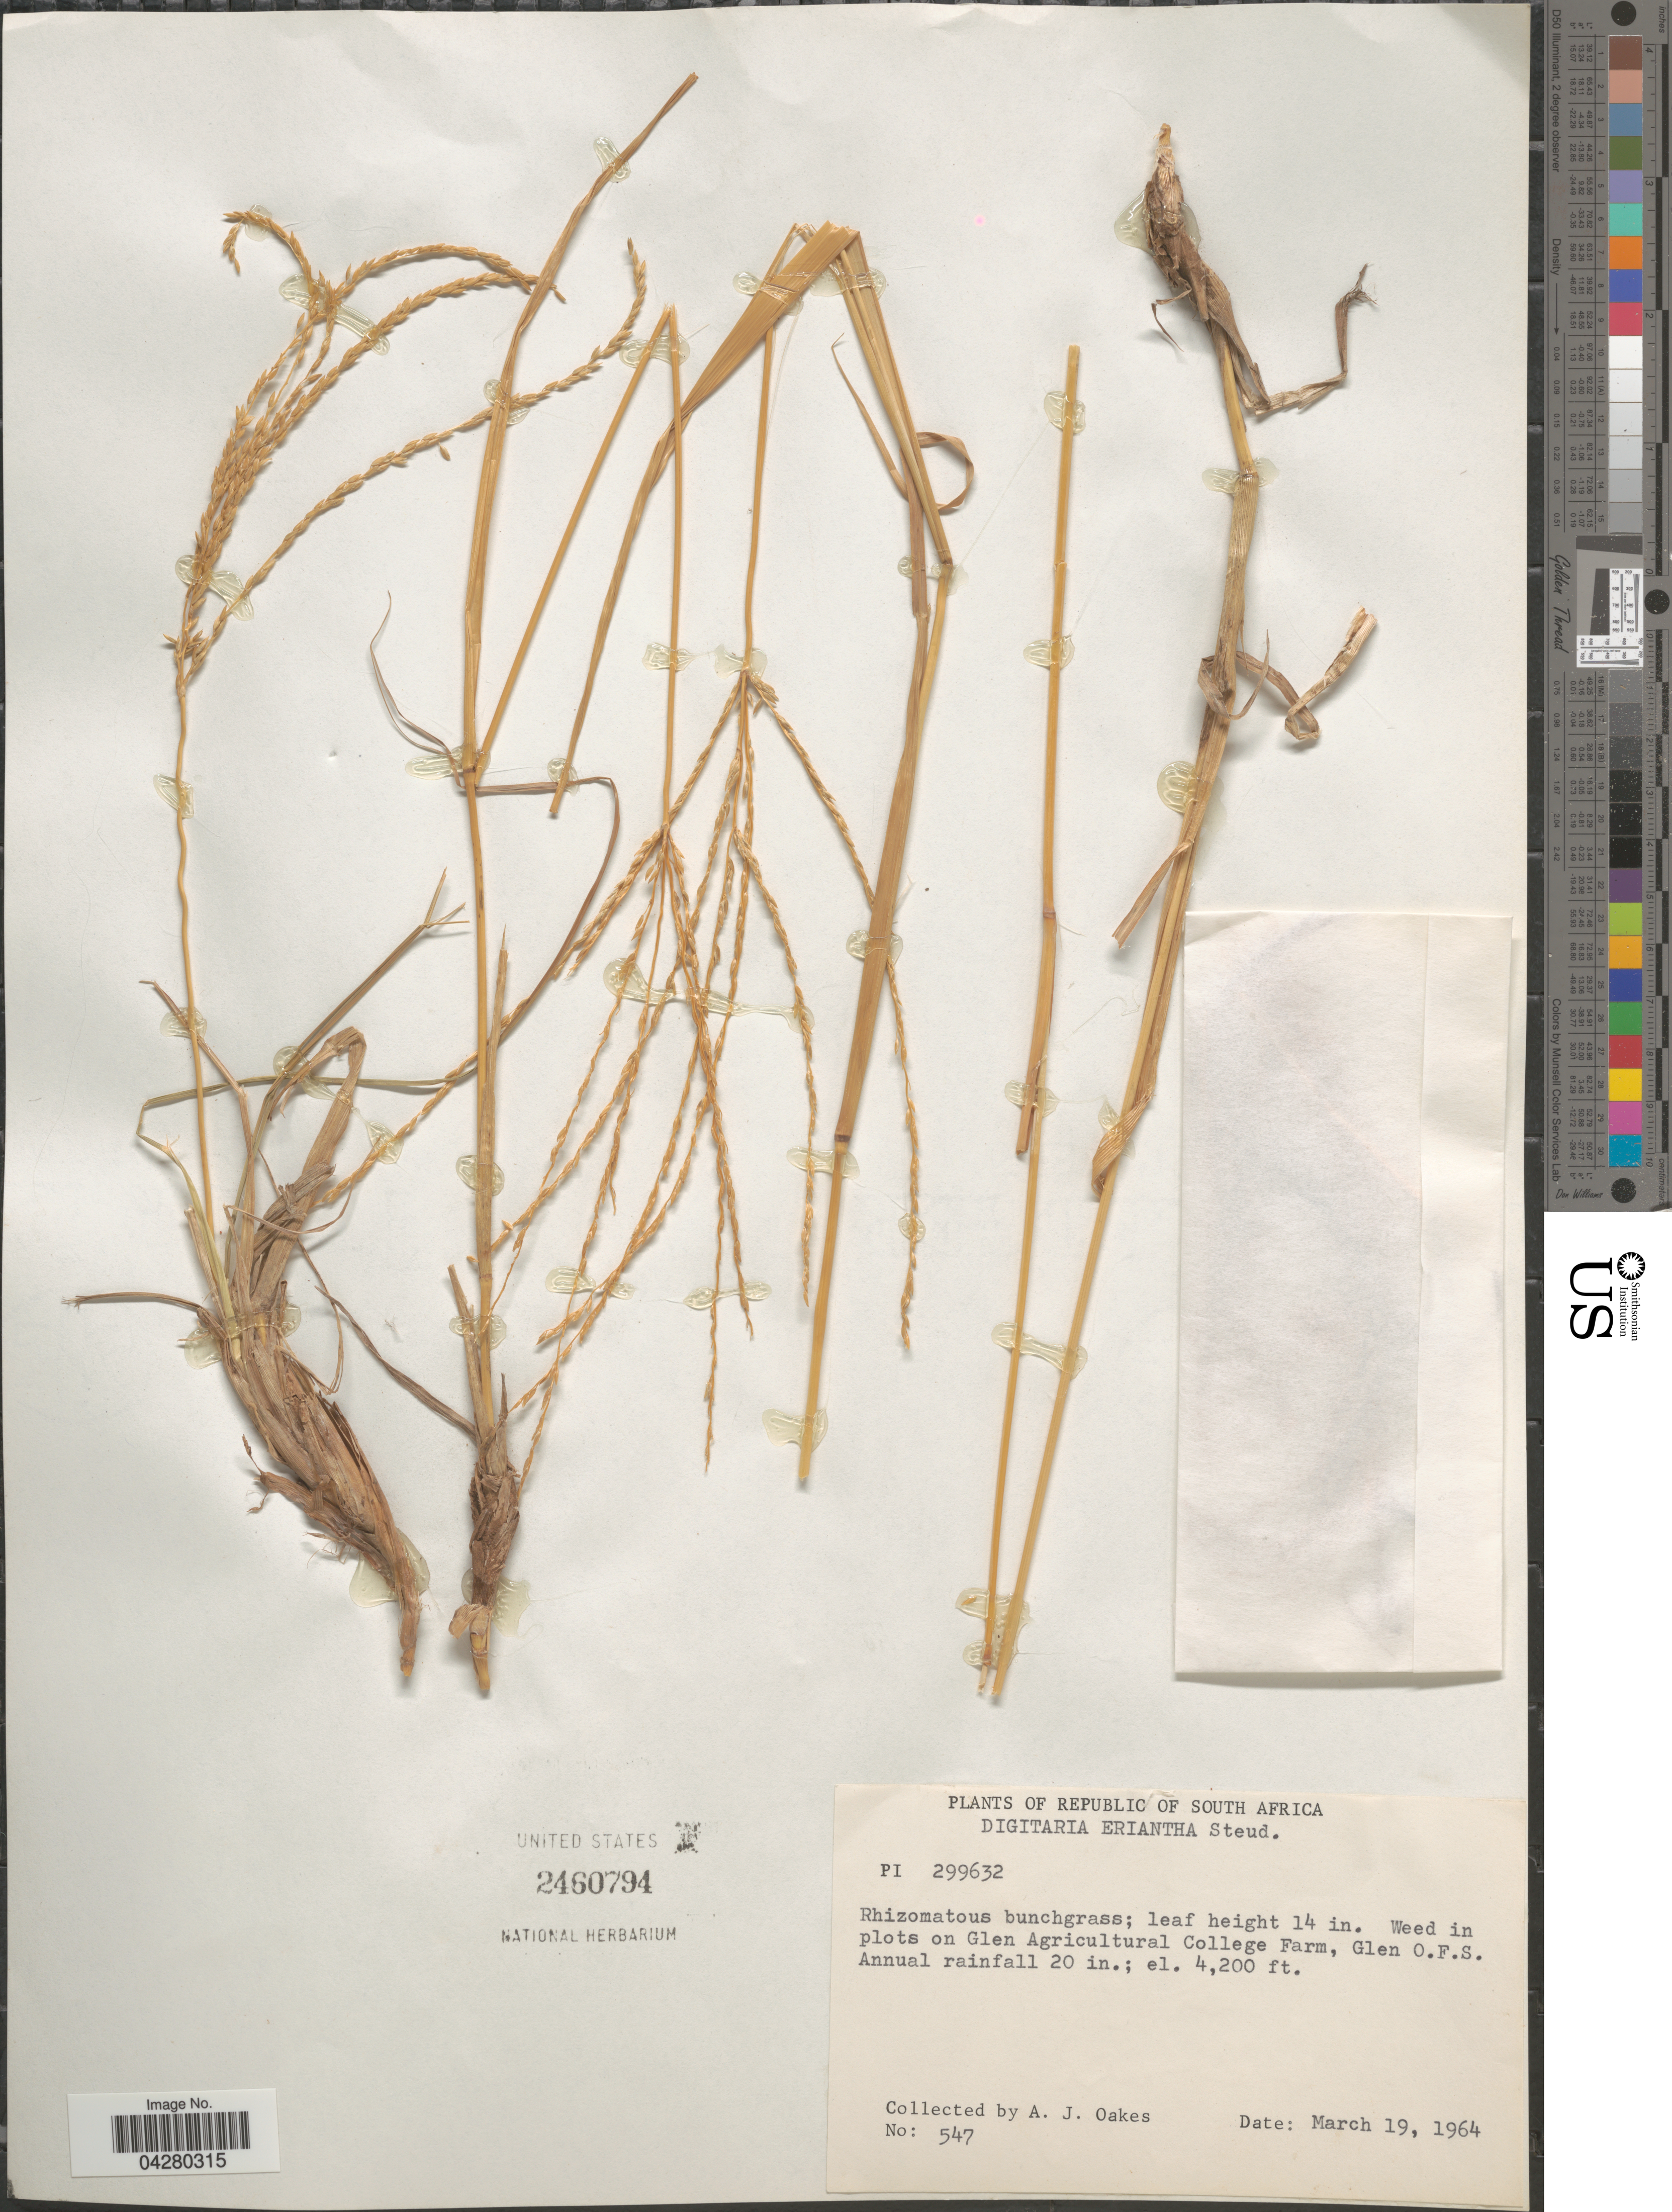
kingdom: Plantae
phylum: Tracheophyta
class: Liliopsida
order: Poales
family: Poaceae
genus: Digitaria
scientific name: Digitaria eriantha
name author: Steud.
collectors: A. Oakes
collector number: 547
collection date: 1964-03-19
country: South Africa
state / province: Free State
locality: Weed in plots on Glen Agricultural College Farm, Glen. O. F. S.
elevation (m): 1280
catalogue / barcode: US 2460794